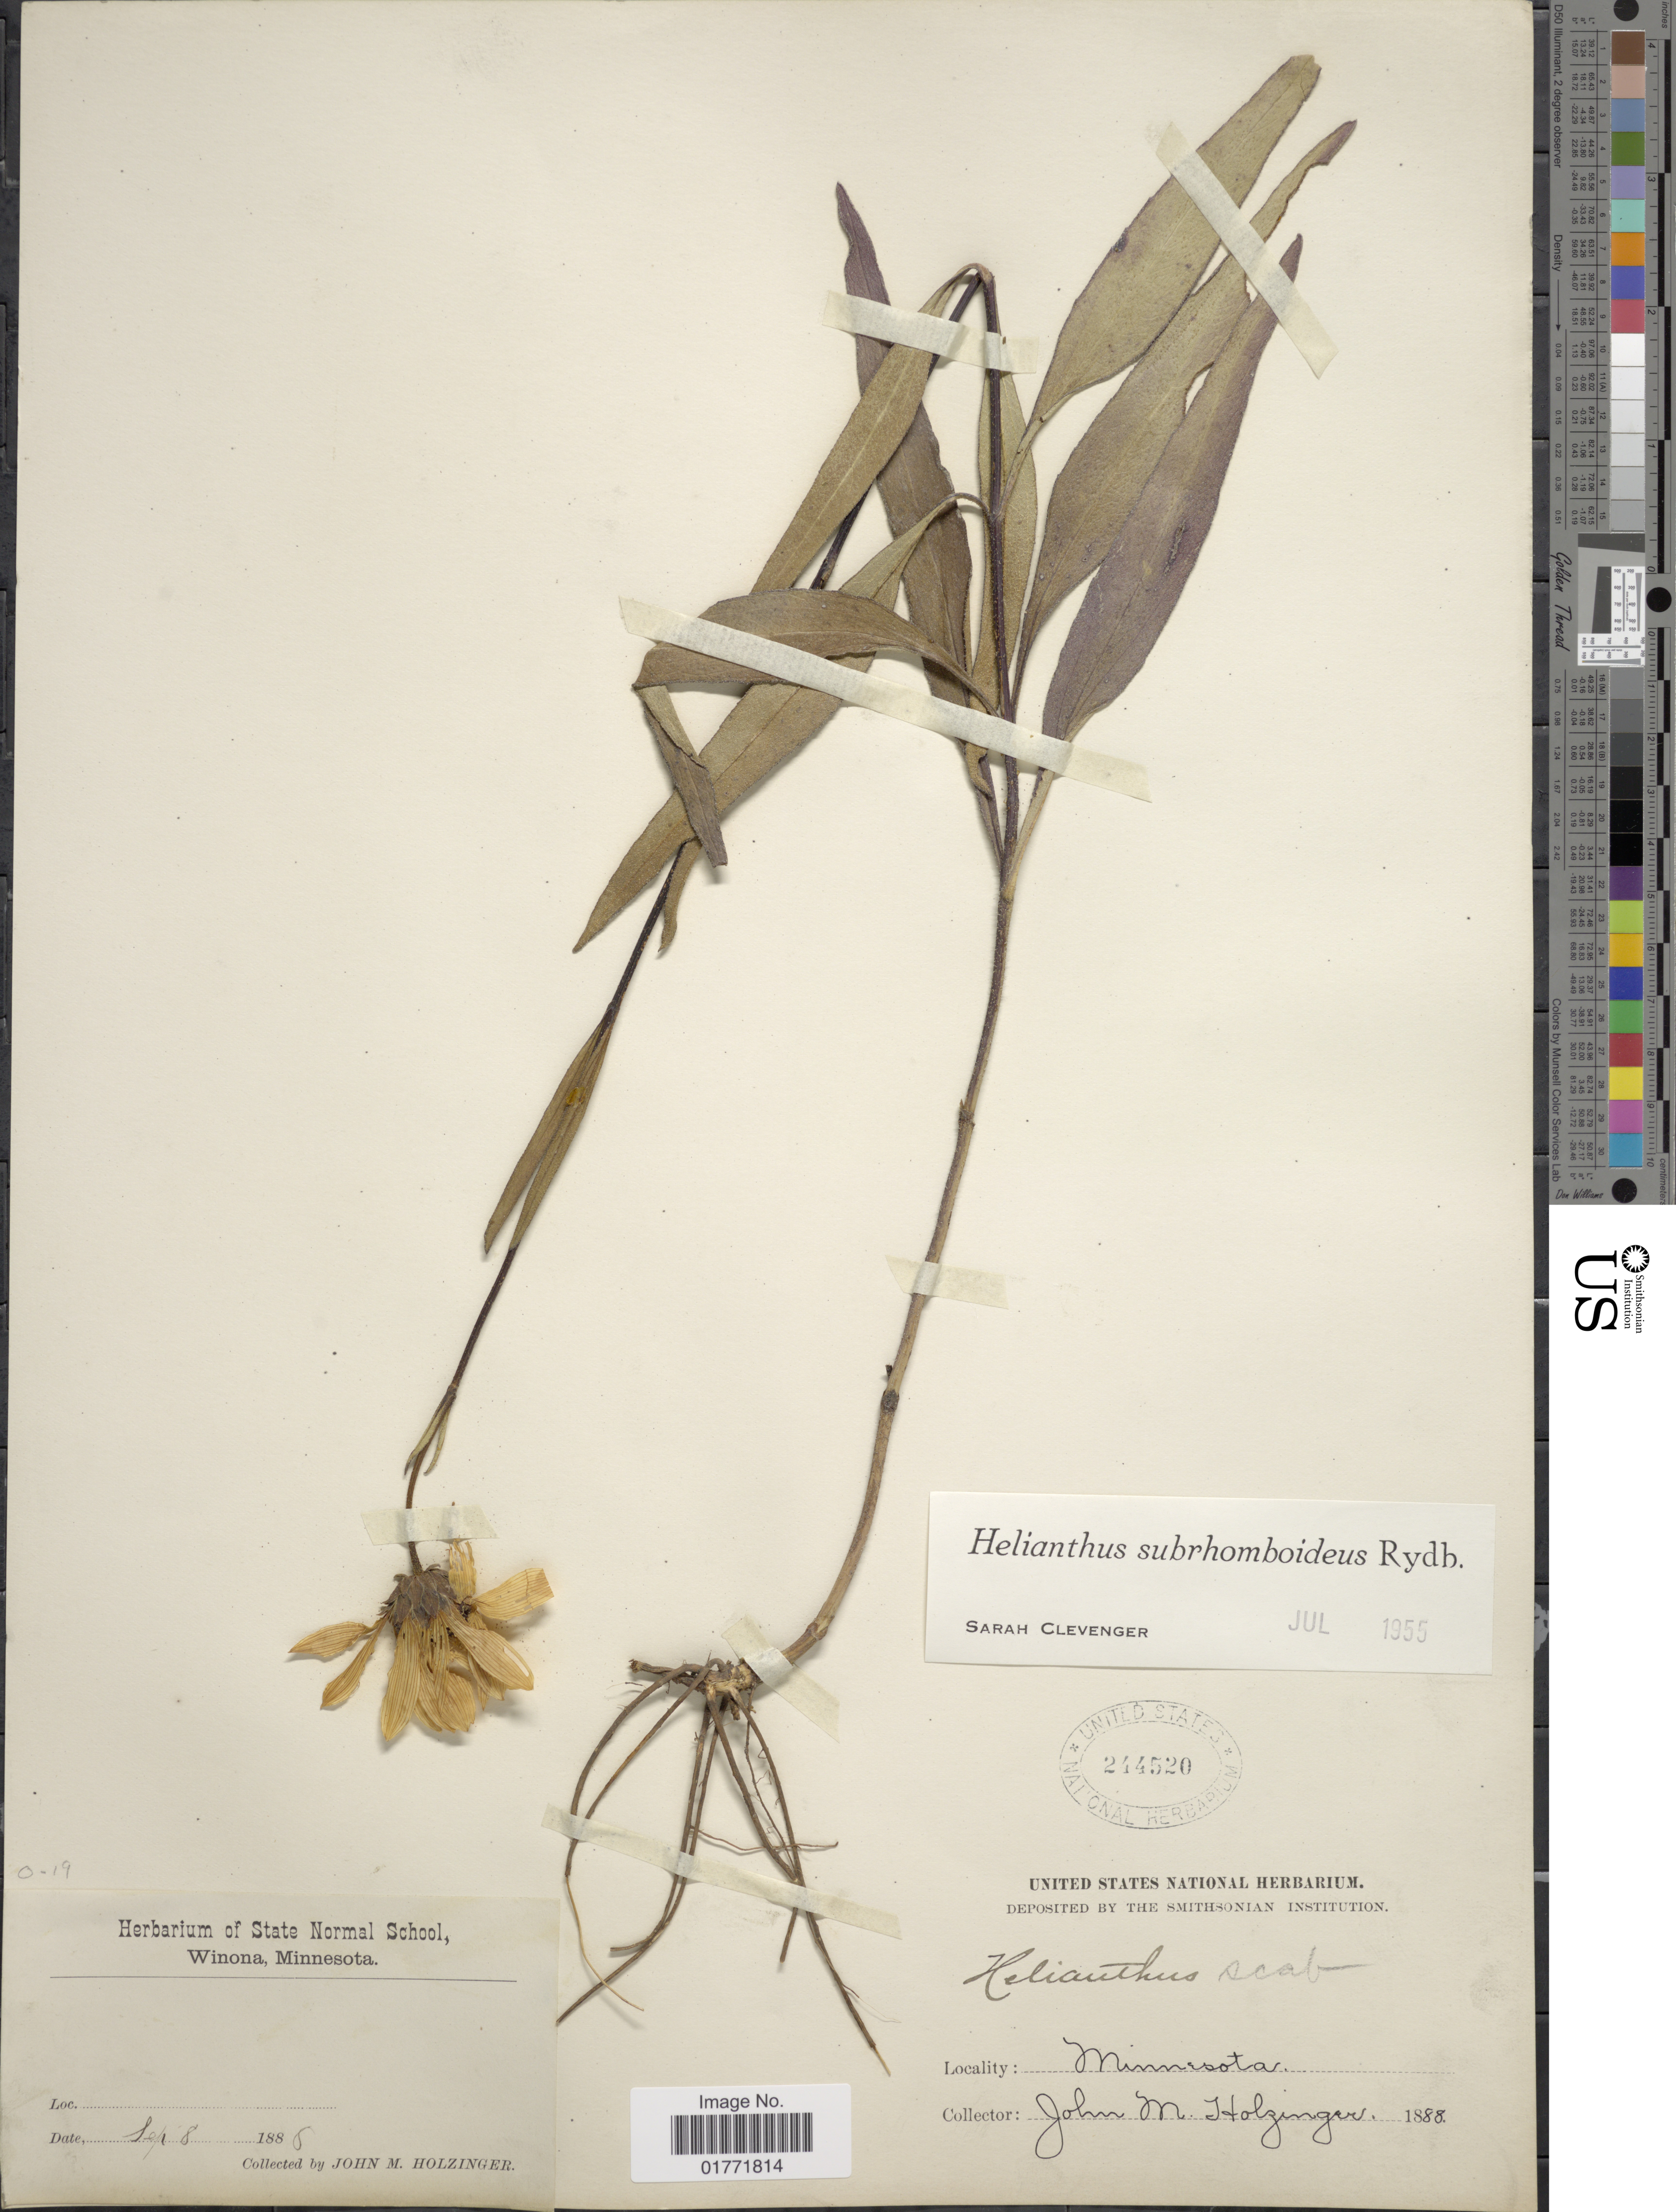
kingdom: Plantae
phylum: Tracheophyta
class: Magnoliopsida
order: Asterales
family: Asteraceae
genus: Helianthus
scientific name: Helianthus subrhomboideus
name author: Rydb.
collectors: J. M. Holzinger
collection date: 1888-09-08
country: United States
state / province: Minnesota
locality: Minnesota.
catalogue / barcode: US 244520